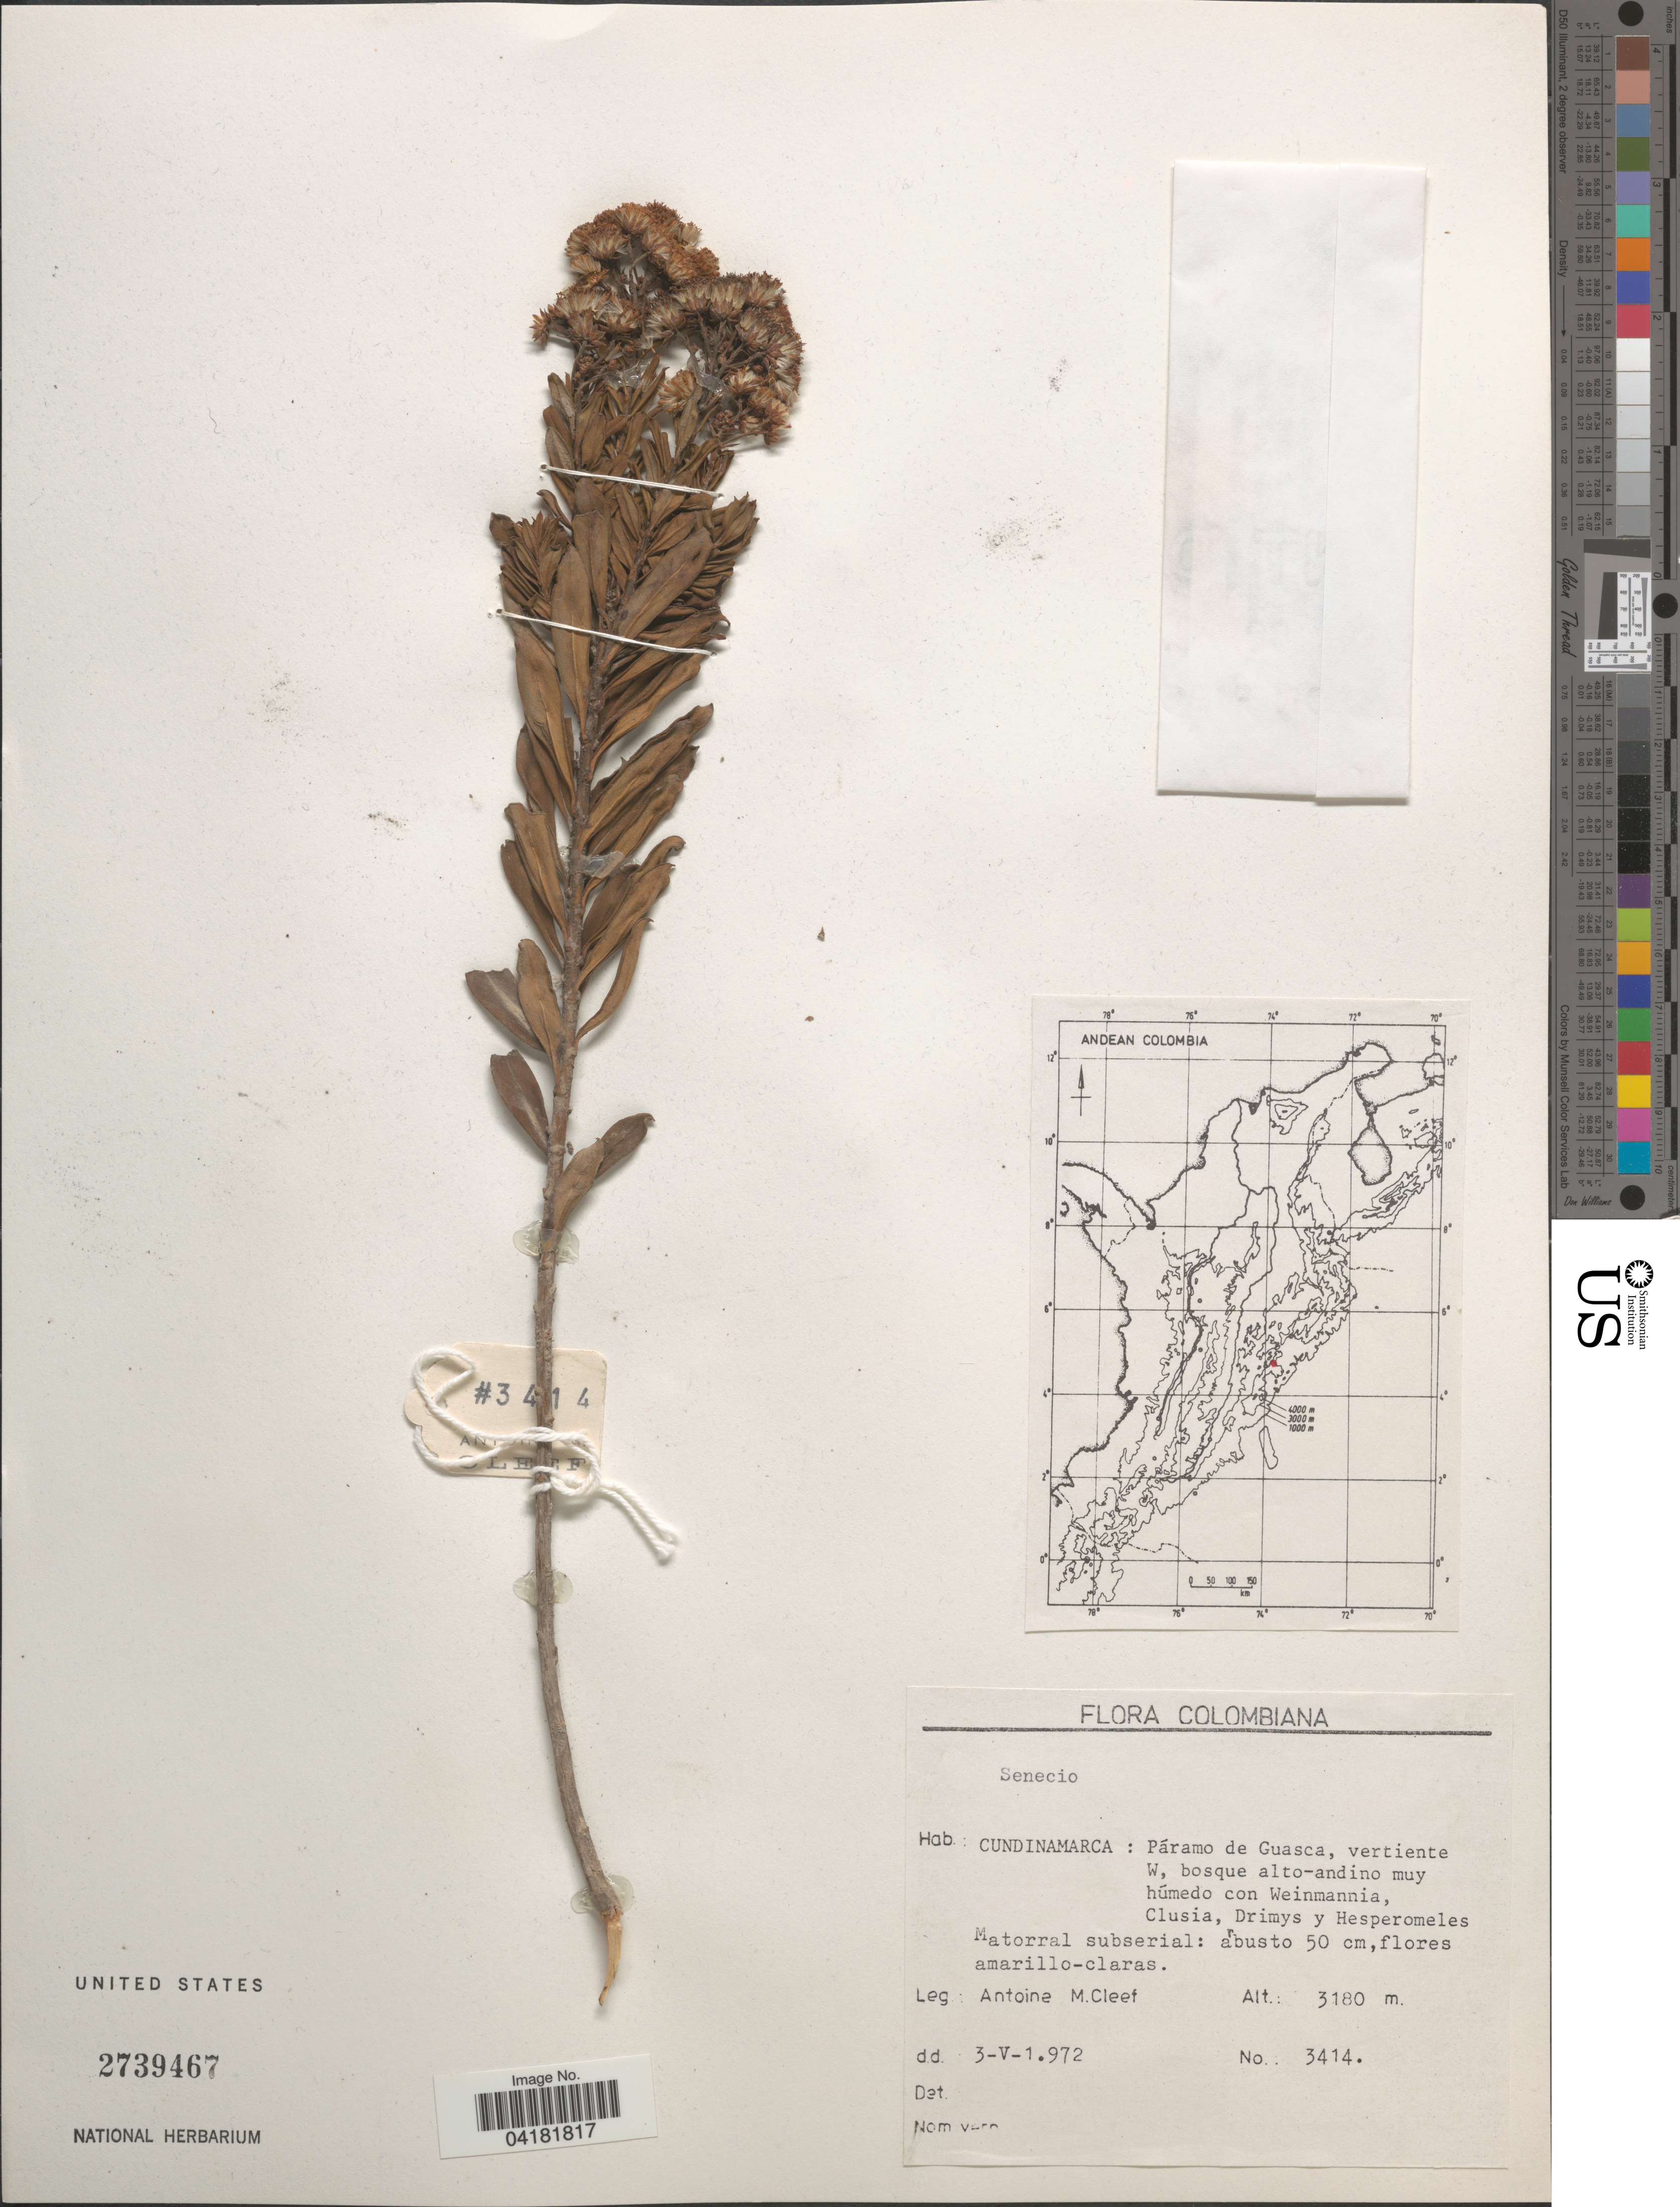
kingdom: Plantae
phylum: Tracheophyta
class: Magnoliopsida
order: Asterales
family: Asteraceae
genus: Senecio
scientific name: Senecio sp.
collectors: A. M. Cleef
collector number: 3414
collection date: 1972-05-03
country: Colombia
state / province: Cundinamarca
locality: Colombiana. Páramo de Guasca, vertiente W.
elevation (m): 3180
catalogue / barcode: US 2739467